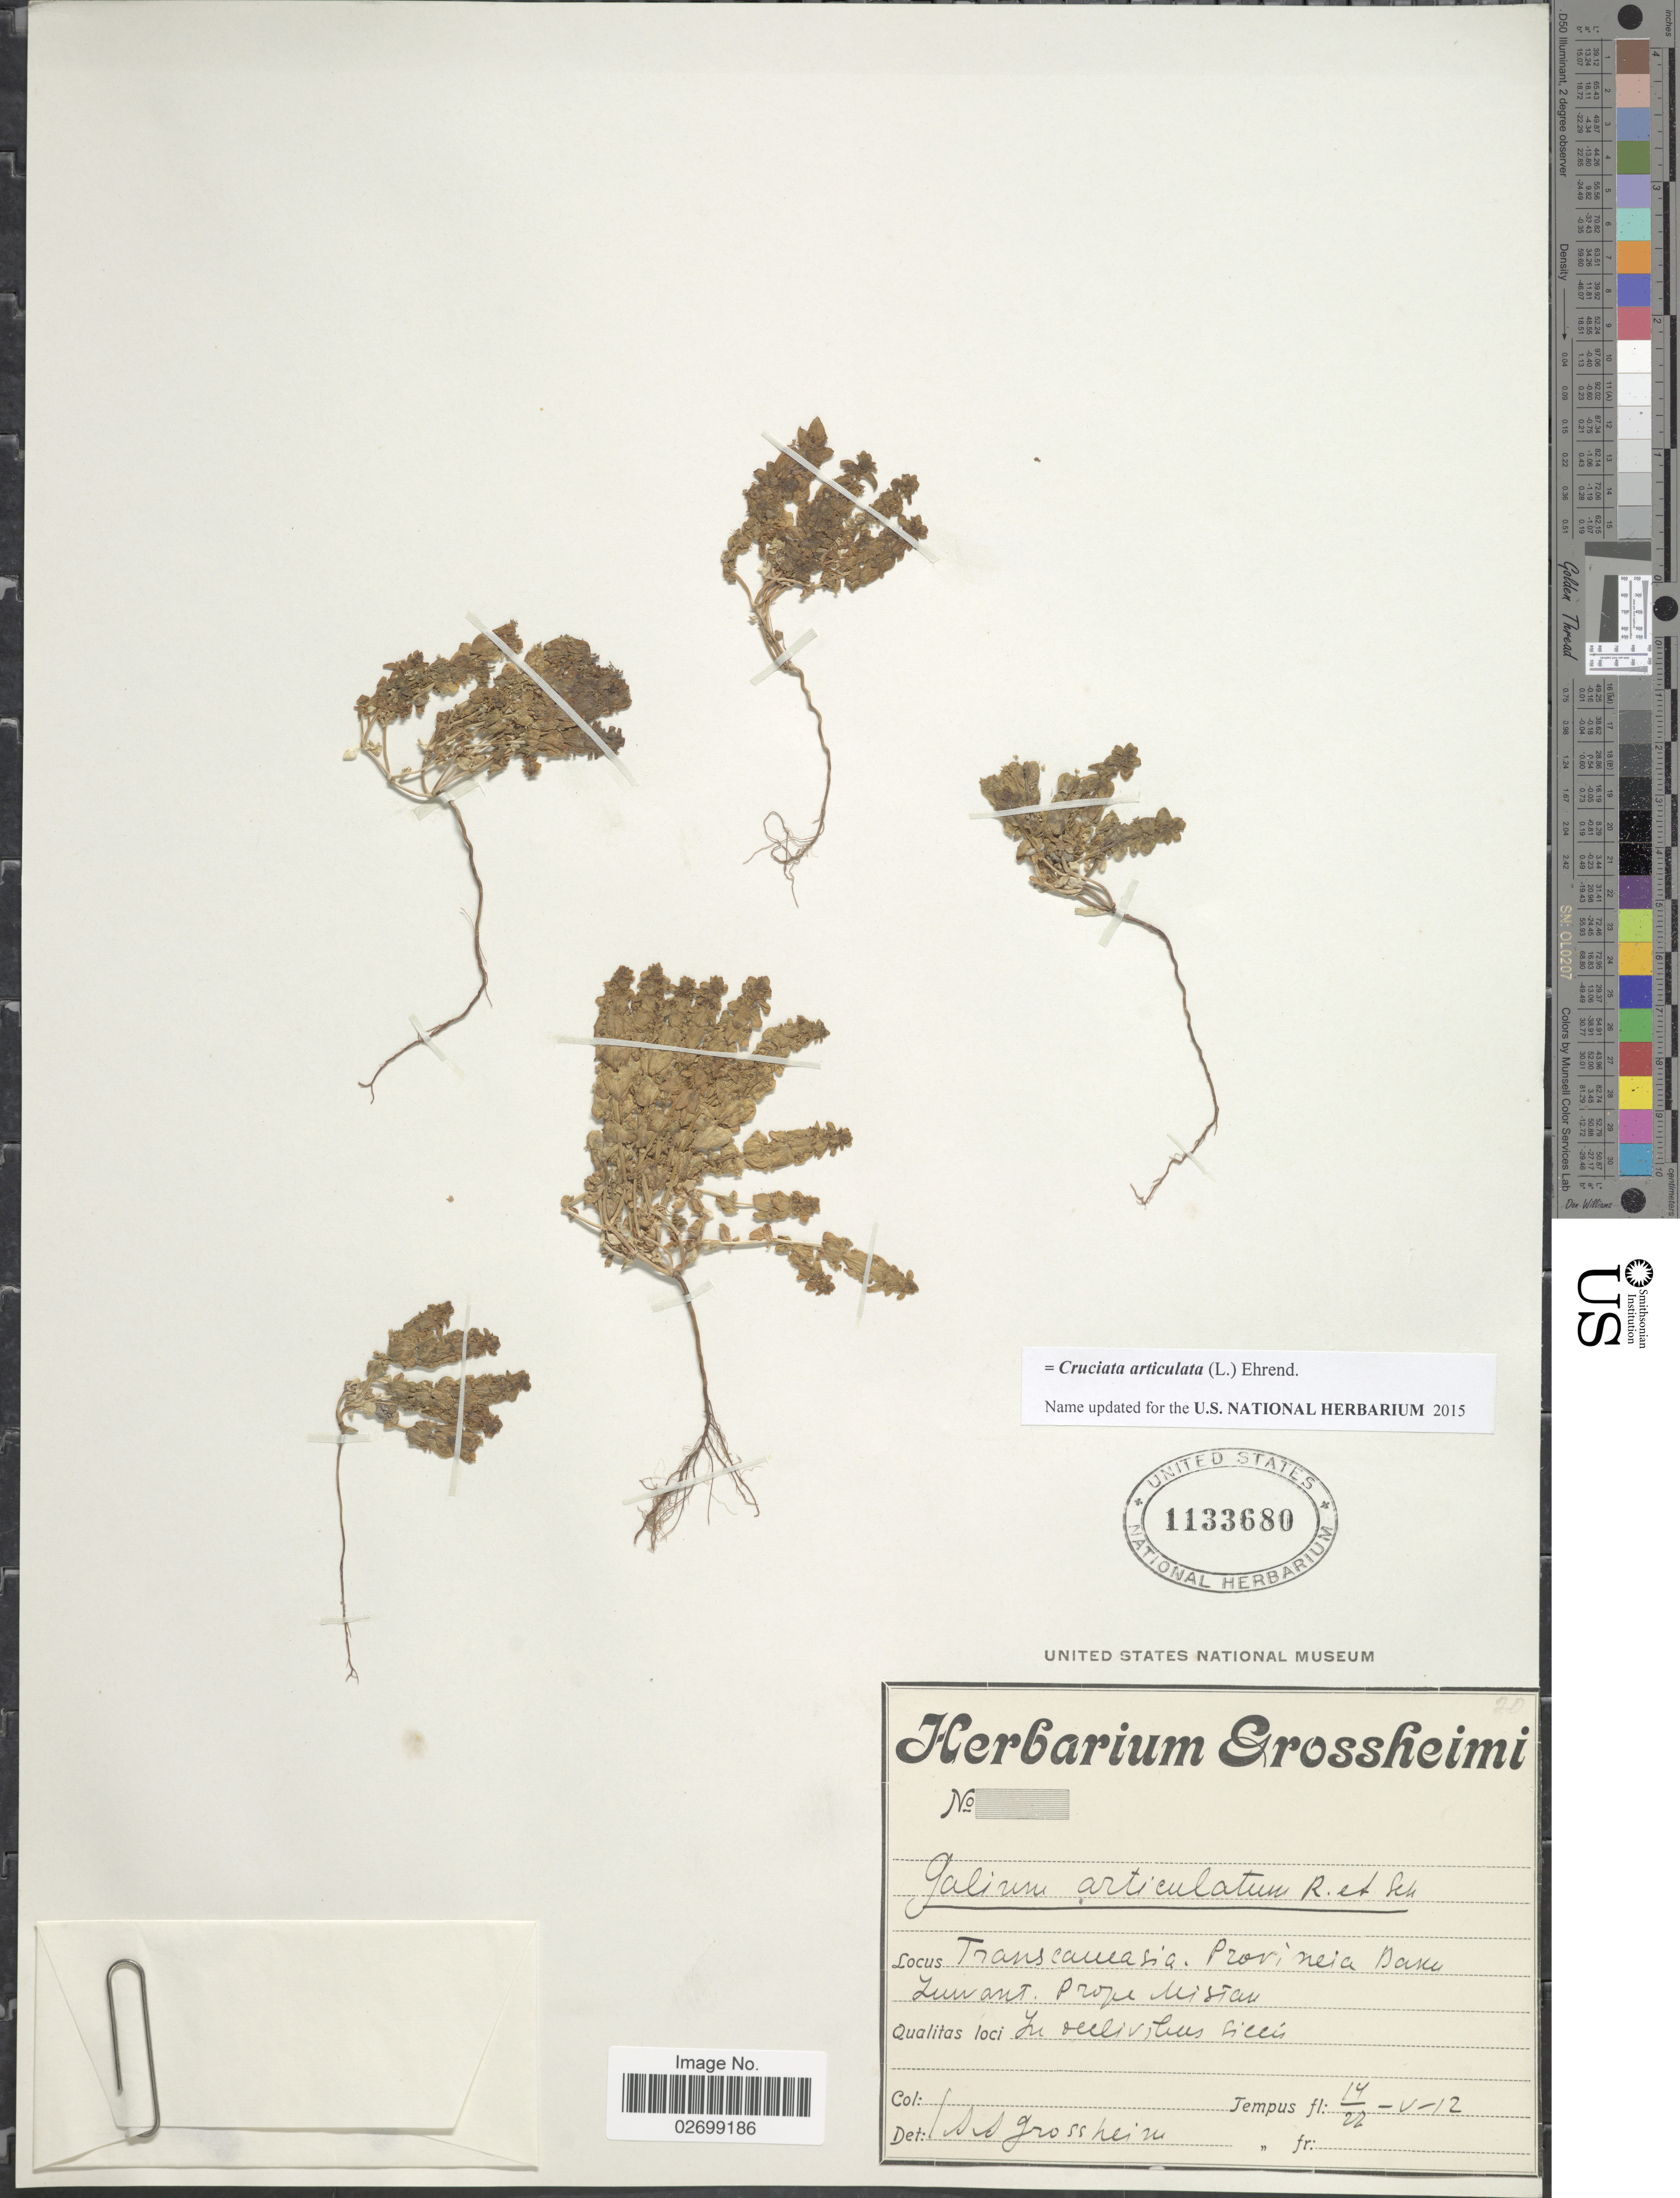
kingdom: Plantae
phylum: Tracheophyta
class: Magnoliopsida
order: Gentianales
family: Rubiaceae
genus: Cruciata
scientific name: Cruciata articulata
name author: (L.) Ehrend.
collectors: A. Grossheim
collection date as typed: Transcribed d/m/y: 14/5/12 to 22/5/12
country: Azerbaijan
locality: Transcaucasia: Provincia Baru Zuvant, Prope Mision [interpreted]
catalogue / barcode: US 1133680